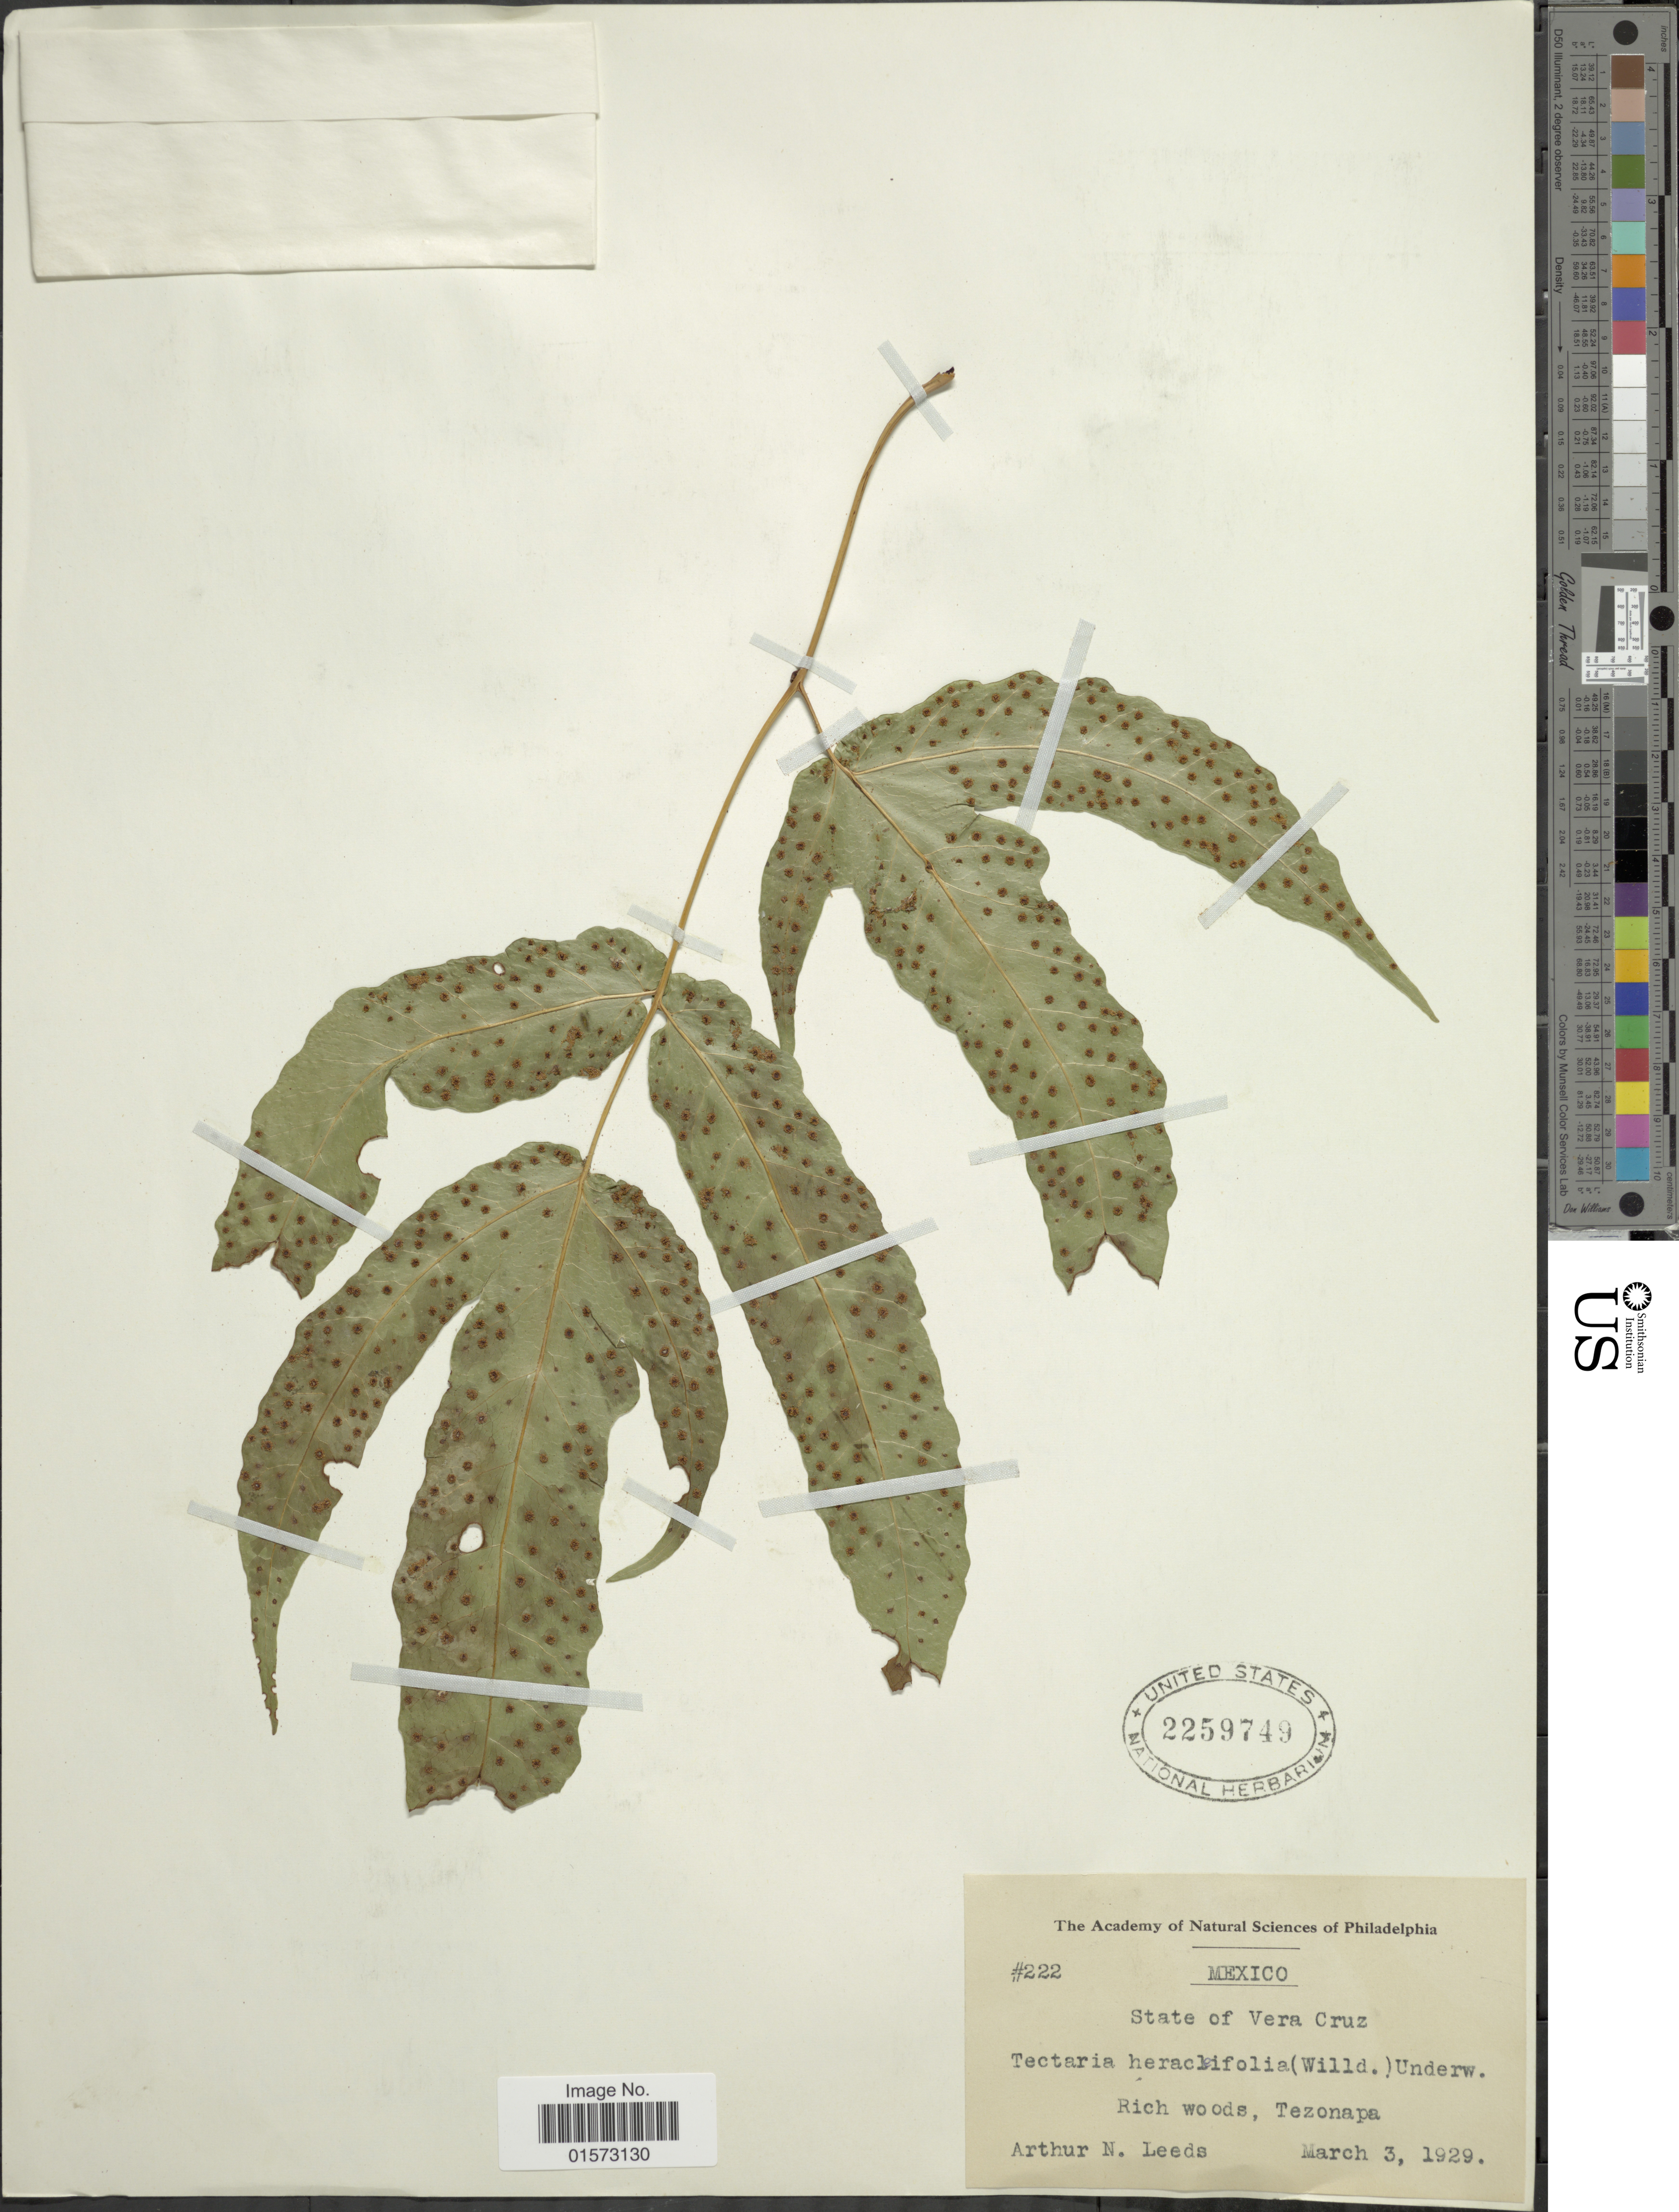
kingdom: Plantae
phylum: Tracheophyta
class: Polypodiopsida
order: Polypodiales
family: Tectariaceae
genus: Tectaria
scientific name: Tectaria heracleifolia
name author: (Willd.) Underw.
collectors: A. N. Leeds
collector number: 222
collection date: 1929-03-03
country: Mexico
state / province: Veracruz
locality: Rich woods, Tezonapa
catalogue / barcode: US 2259749